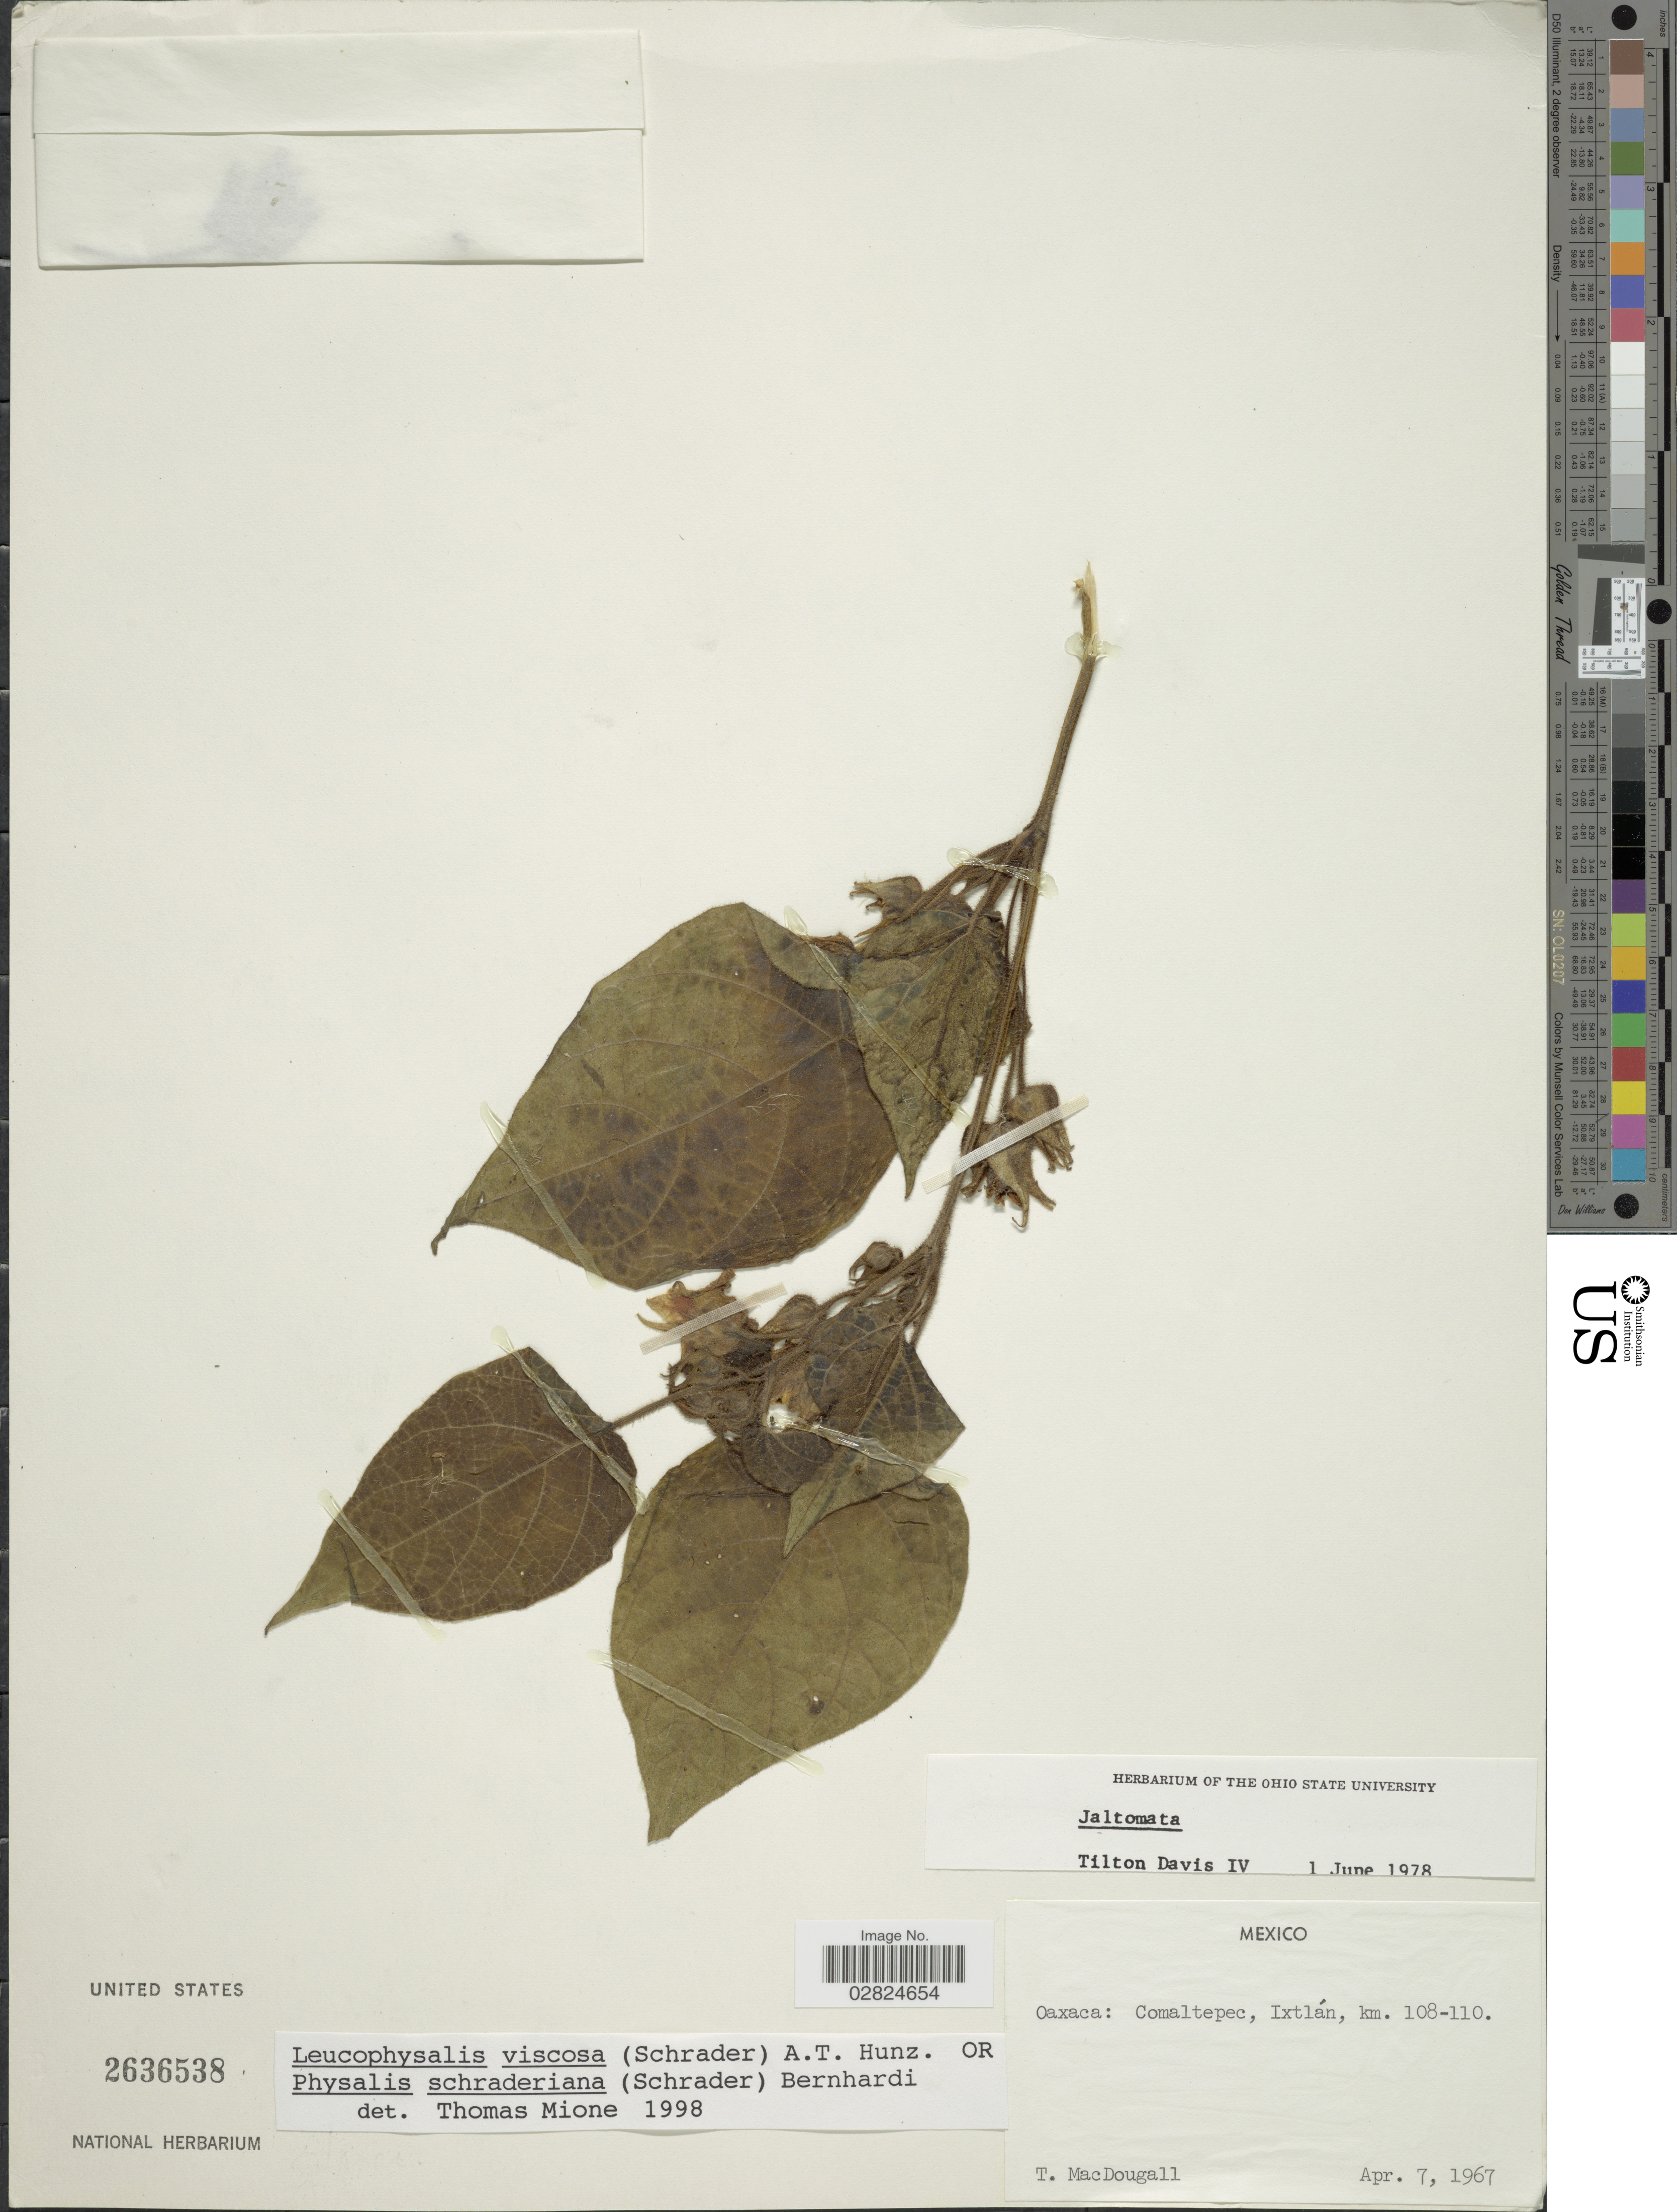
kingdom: Plantae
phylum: Tracheophyta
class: Magnoliopsida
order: Solanales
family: Solanaceae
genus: Physalis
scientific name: Physalis cinerascens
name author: (Dunal) Hitchc.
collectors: T. B. MacDougall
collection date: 1967-04-07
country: Mexico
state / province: Oaxaca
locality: Comaltepec, Ixtlán, km. 108-110.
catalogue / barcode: US 2636538